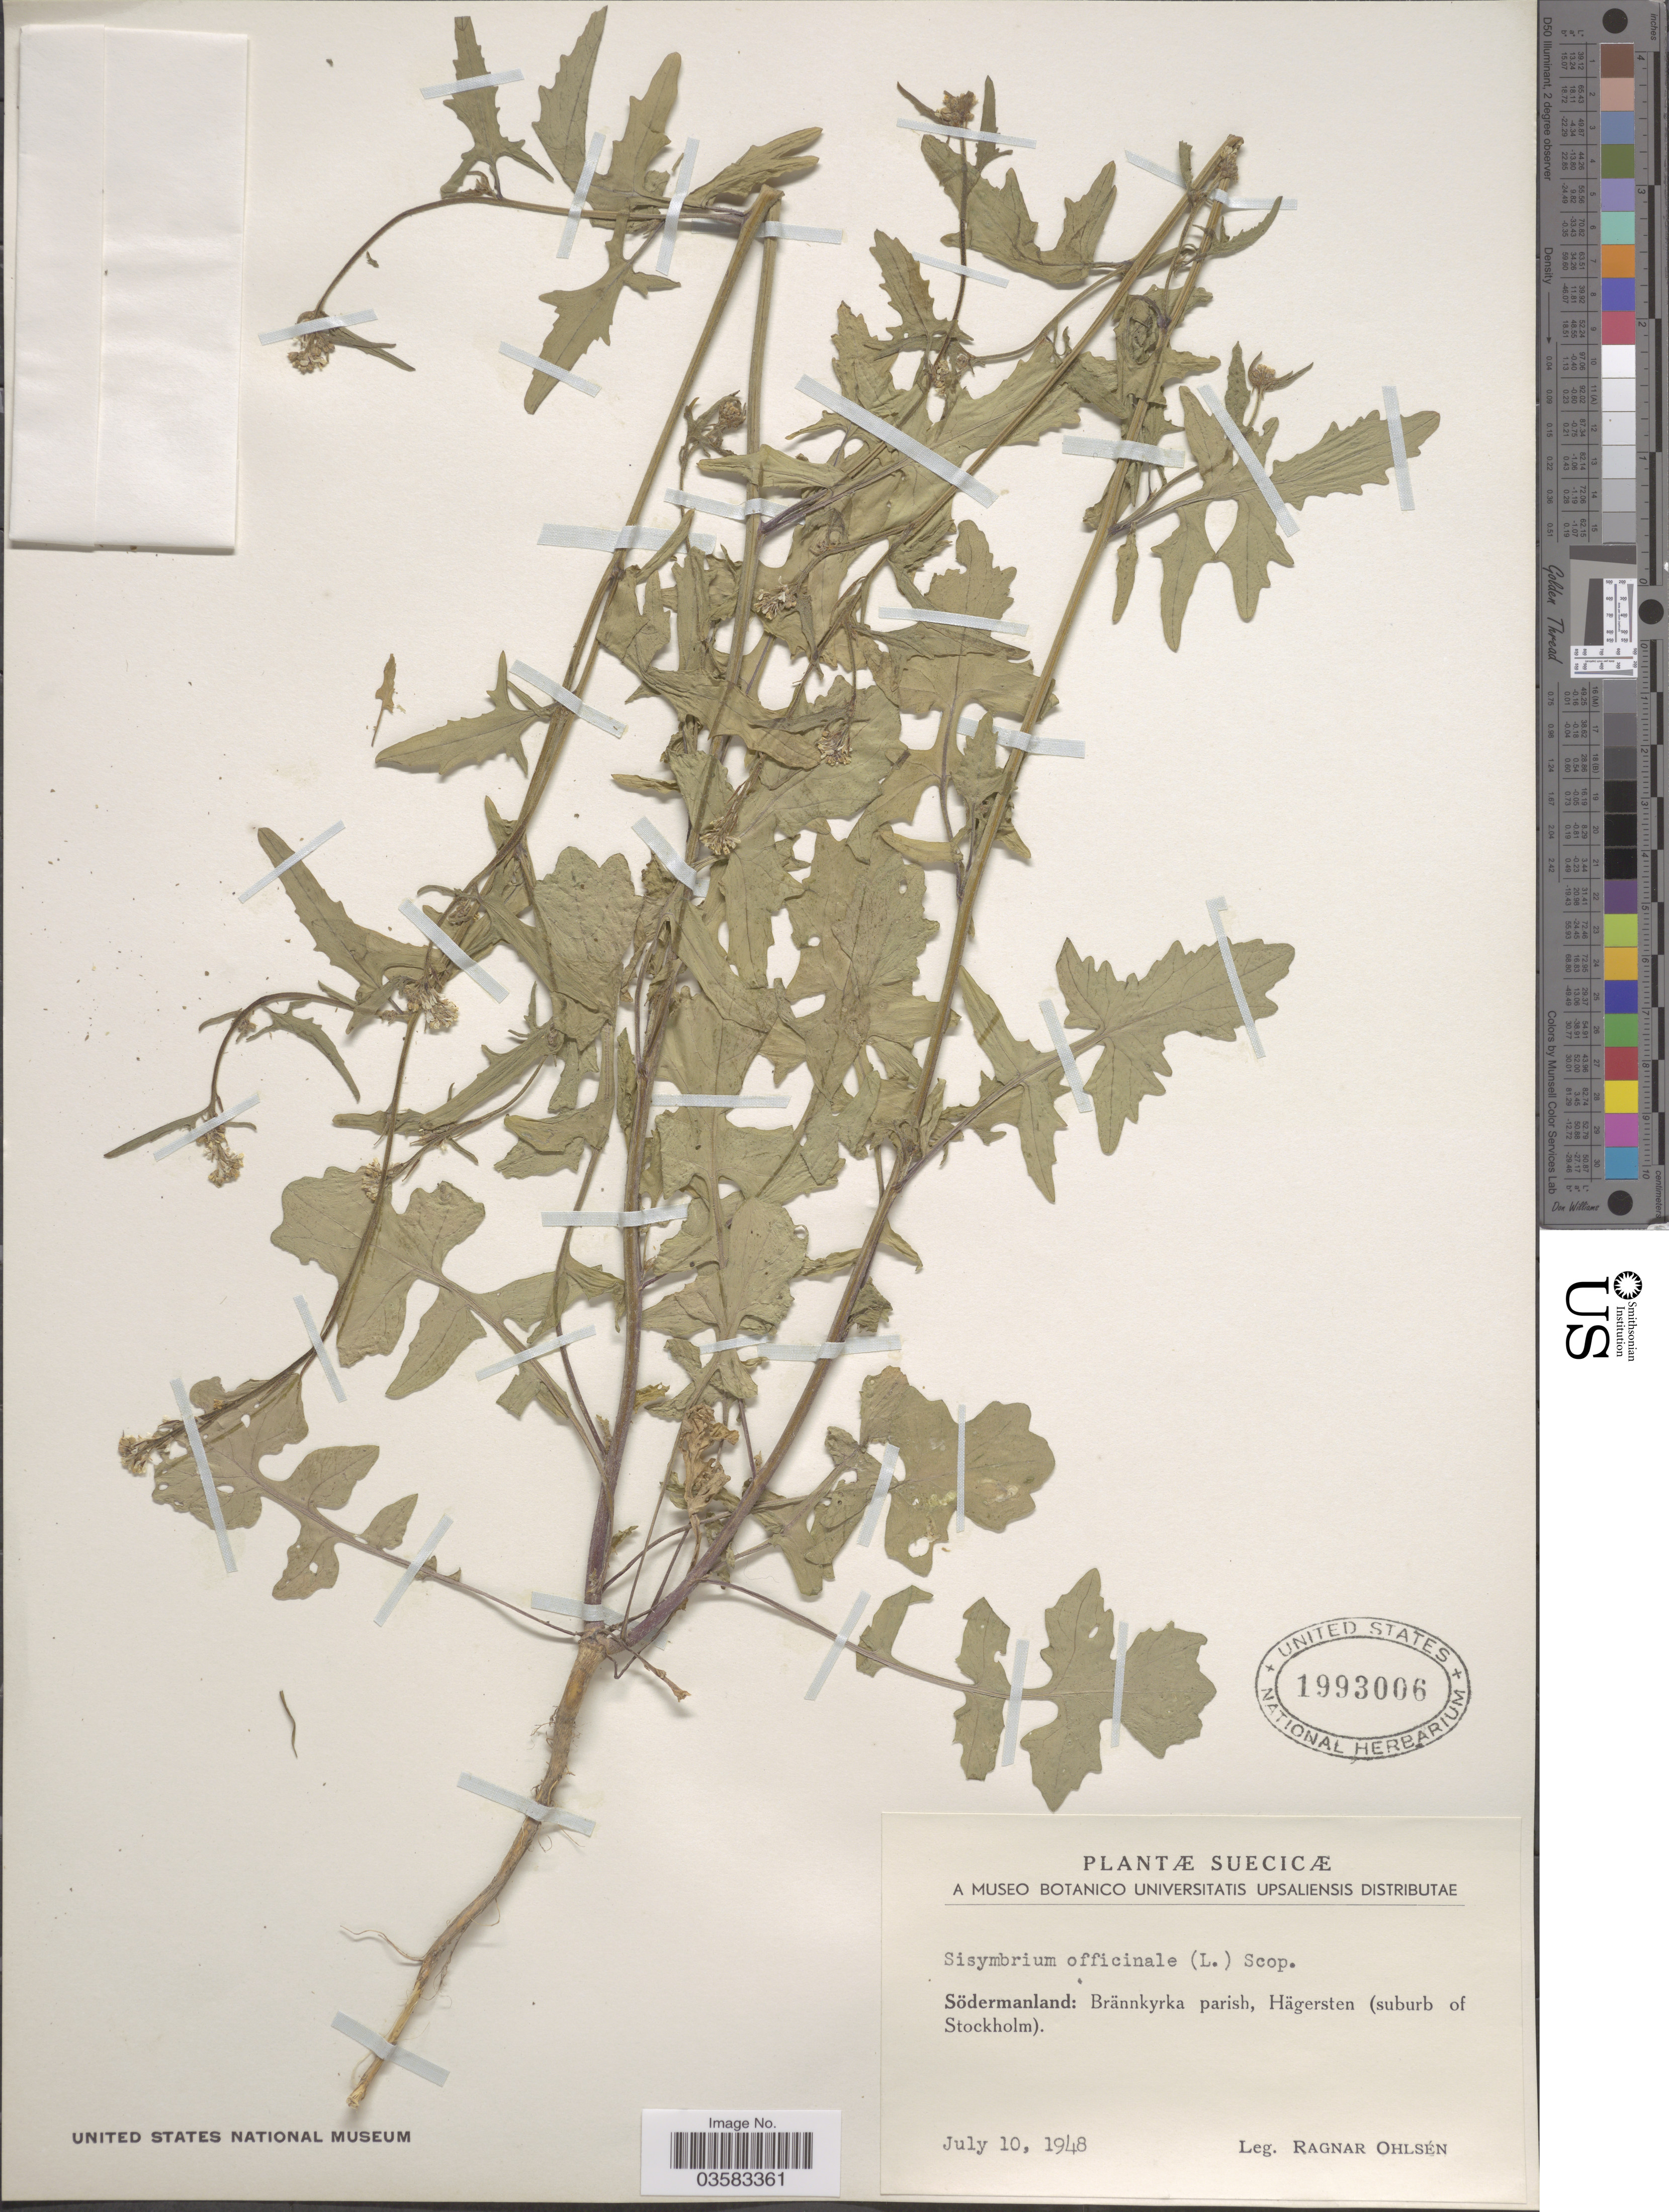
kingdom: Plantae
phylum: Tracheophyta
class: Magnoliopsida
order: Brassicales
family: Brassicaceae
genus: Sisymbrium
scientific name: Sisymbrium officinale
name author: (L.) Scop.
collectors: R. Ohlsén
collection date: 1948-07-10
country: Sweden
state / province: Sodermanland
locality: Suecicæ. Södermanland: Brännkyrka parish, Hägersten (suburb of Stockholm).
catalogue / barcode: US 1993006